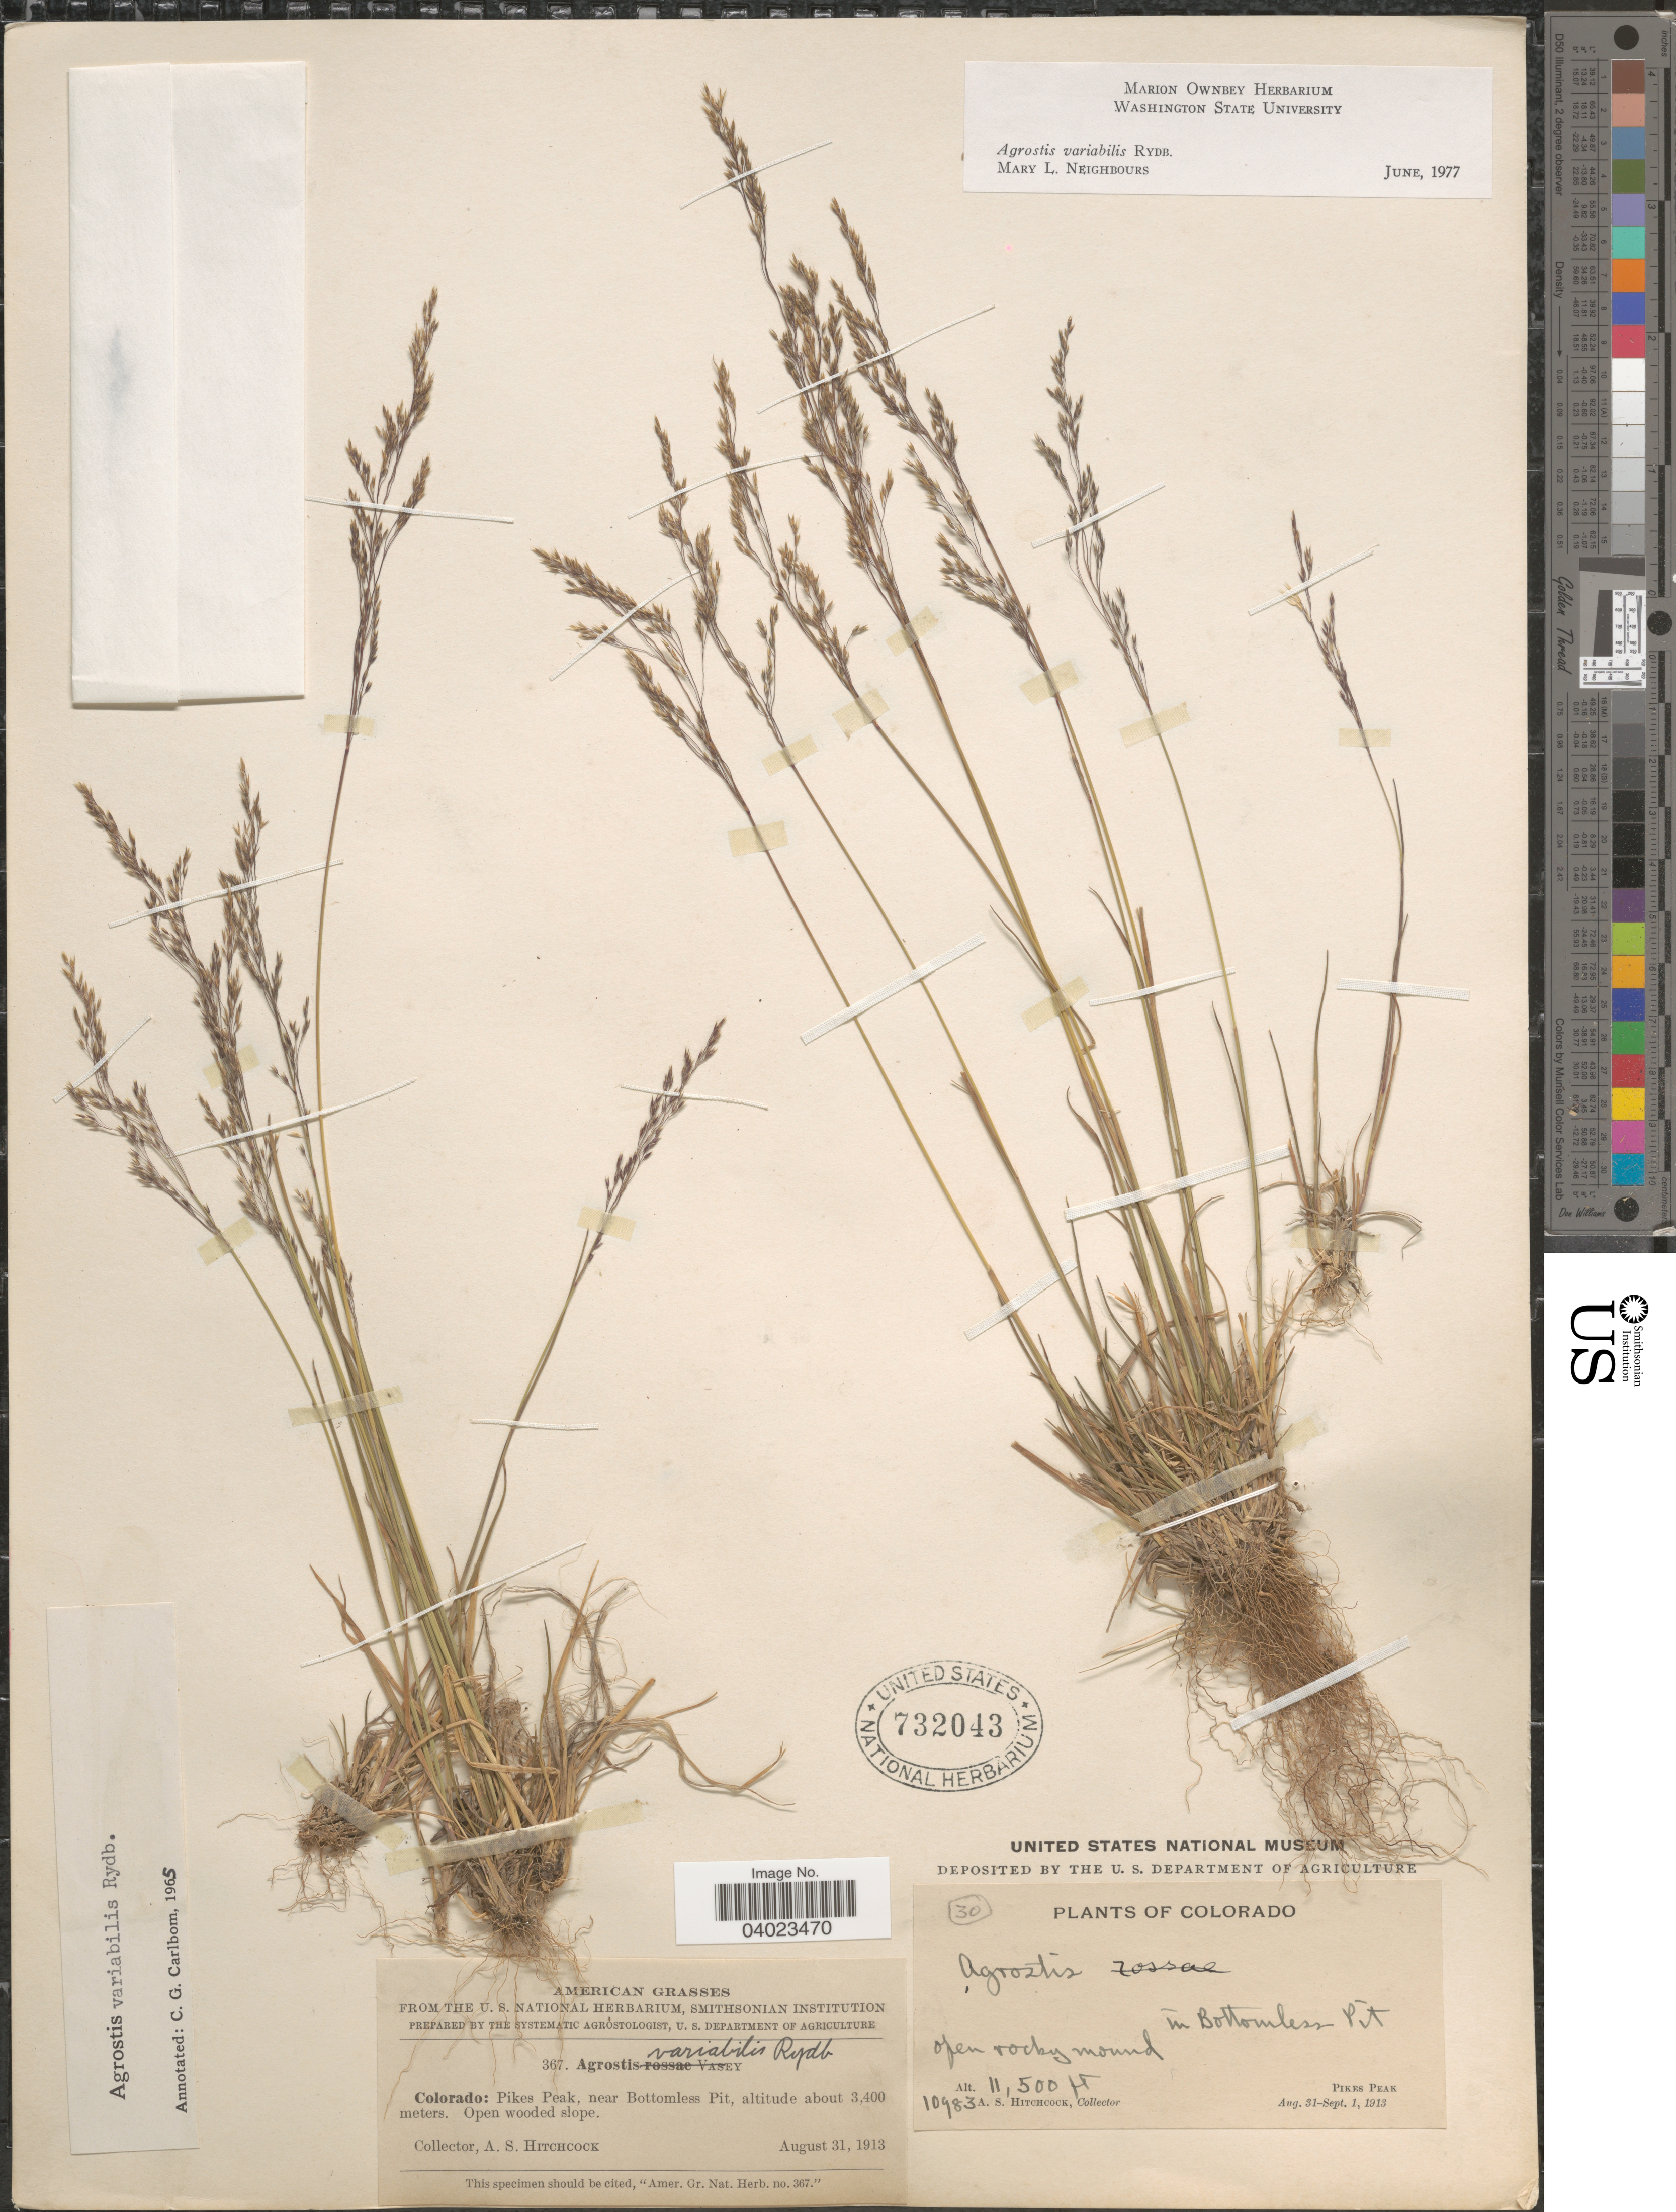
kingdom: Plantae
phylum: Tracheophyta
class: Liliopsida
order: Poales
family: Poaceae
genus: Agrostis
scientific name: Agrostis variabilis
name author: Rydb.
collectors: A. S. Hitchcock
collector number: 367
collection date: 1913-08-31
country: United States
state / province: Colorado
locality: American. Pikes Peak, near Bottomless Pit.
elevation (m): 3400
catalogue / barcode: US 732043